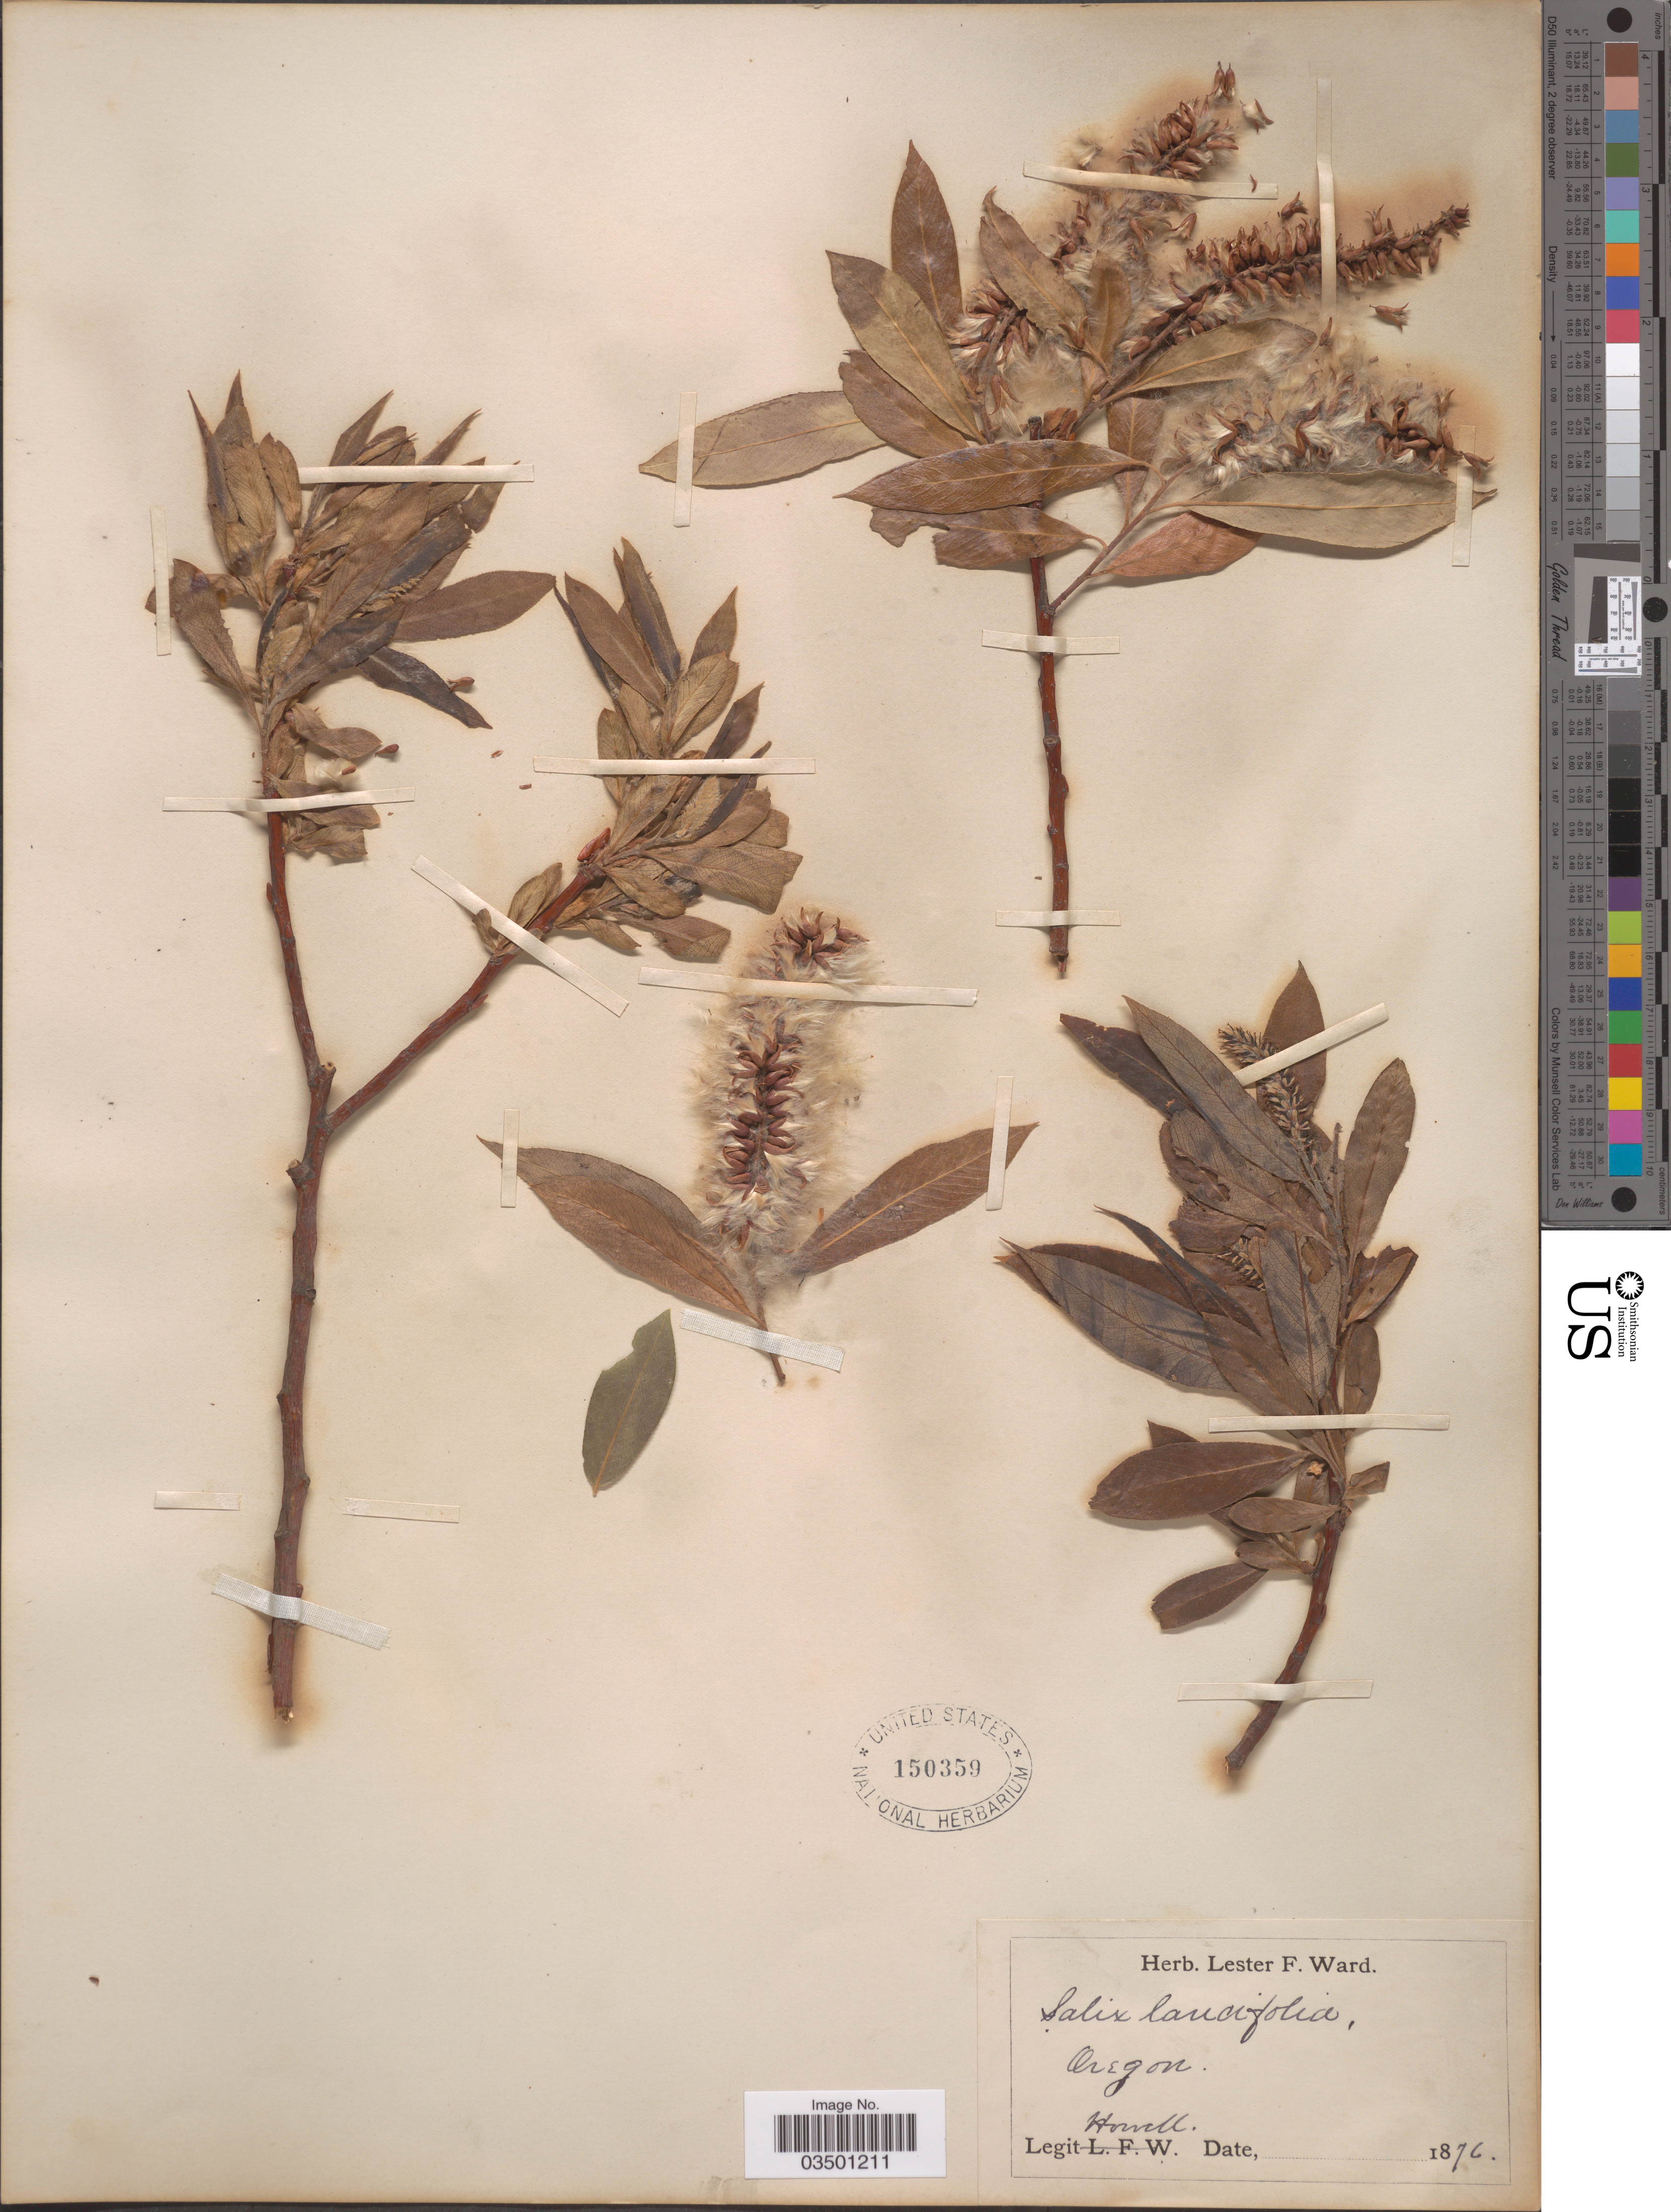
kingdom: Plantae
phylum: Tracheophyta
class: Magnoliopsida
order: Malpighiales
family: Salicaceae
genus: Salix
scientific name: Salix lasiandra var. lancifolia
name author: Bebb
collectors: -. Howell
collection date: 1876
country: United States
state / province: Oregon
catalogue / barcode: US 150359